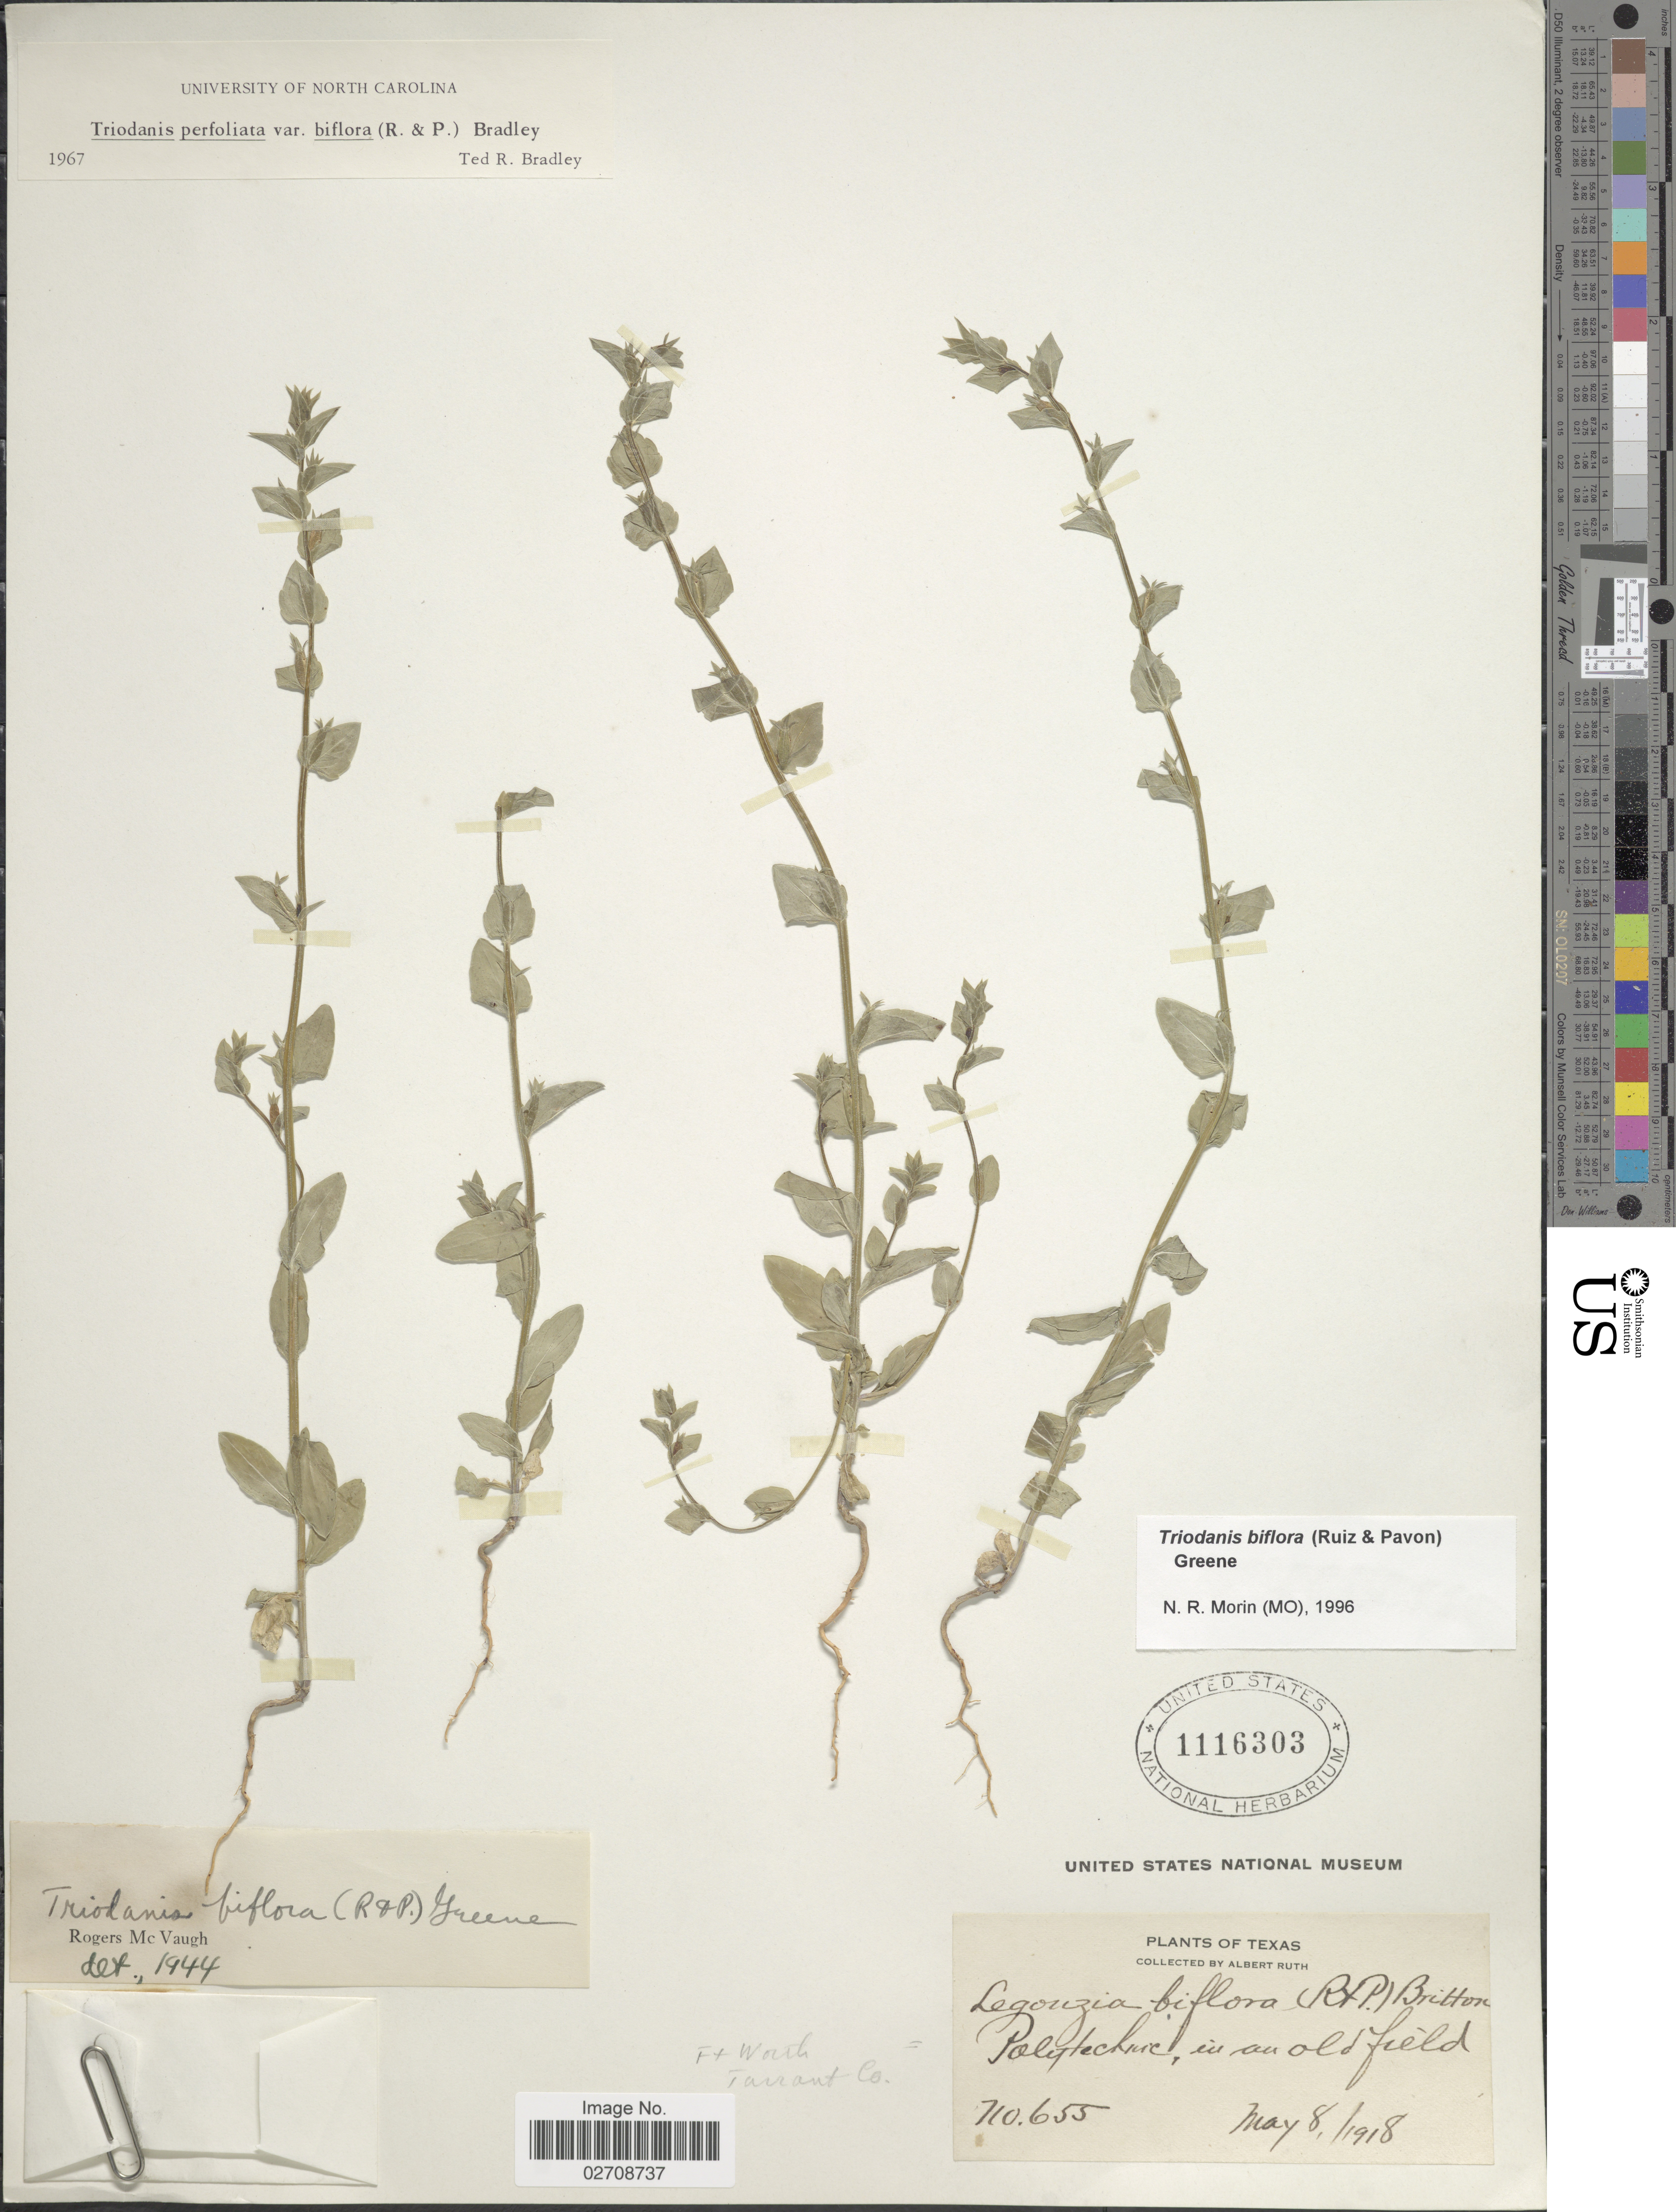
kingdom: Plantae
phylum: Tracheophyta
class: Magnoliopsida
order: Asterales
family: Campanulaceae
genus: Triodanis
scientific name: Triodanis biflora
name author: (Ruiz & Pav.) Greene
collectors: A. Ruth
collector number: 655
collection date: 1918-05-08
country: United States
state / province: Texas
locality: Polytechinic, in an old field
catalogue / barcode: US 1116303